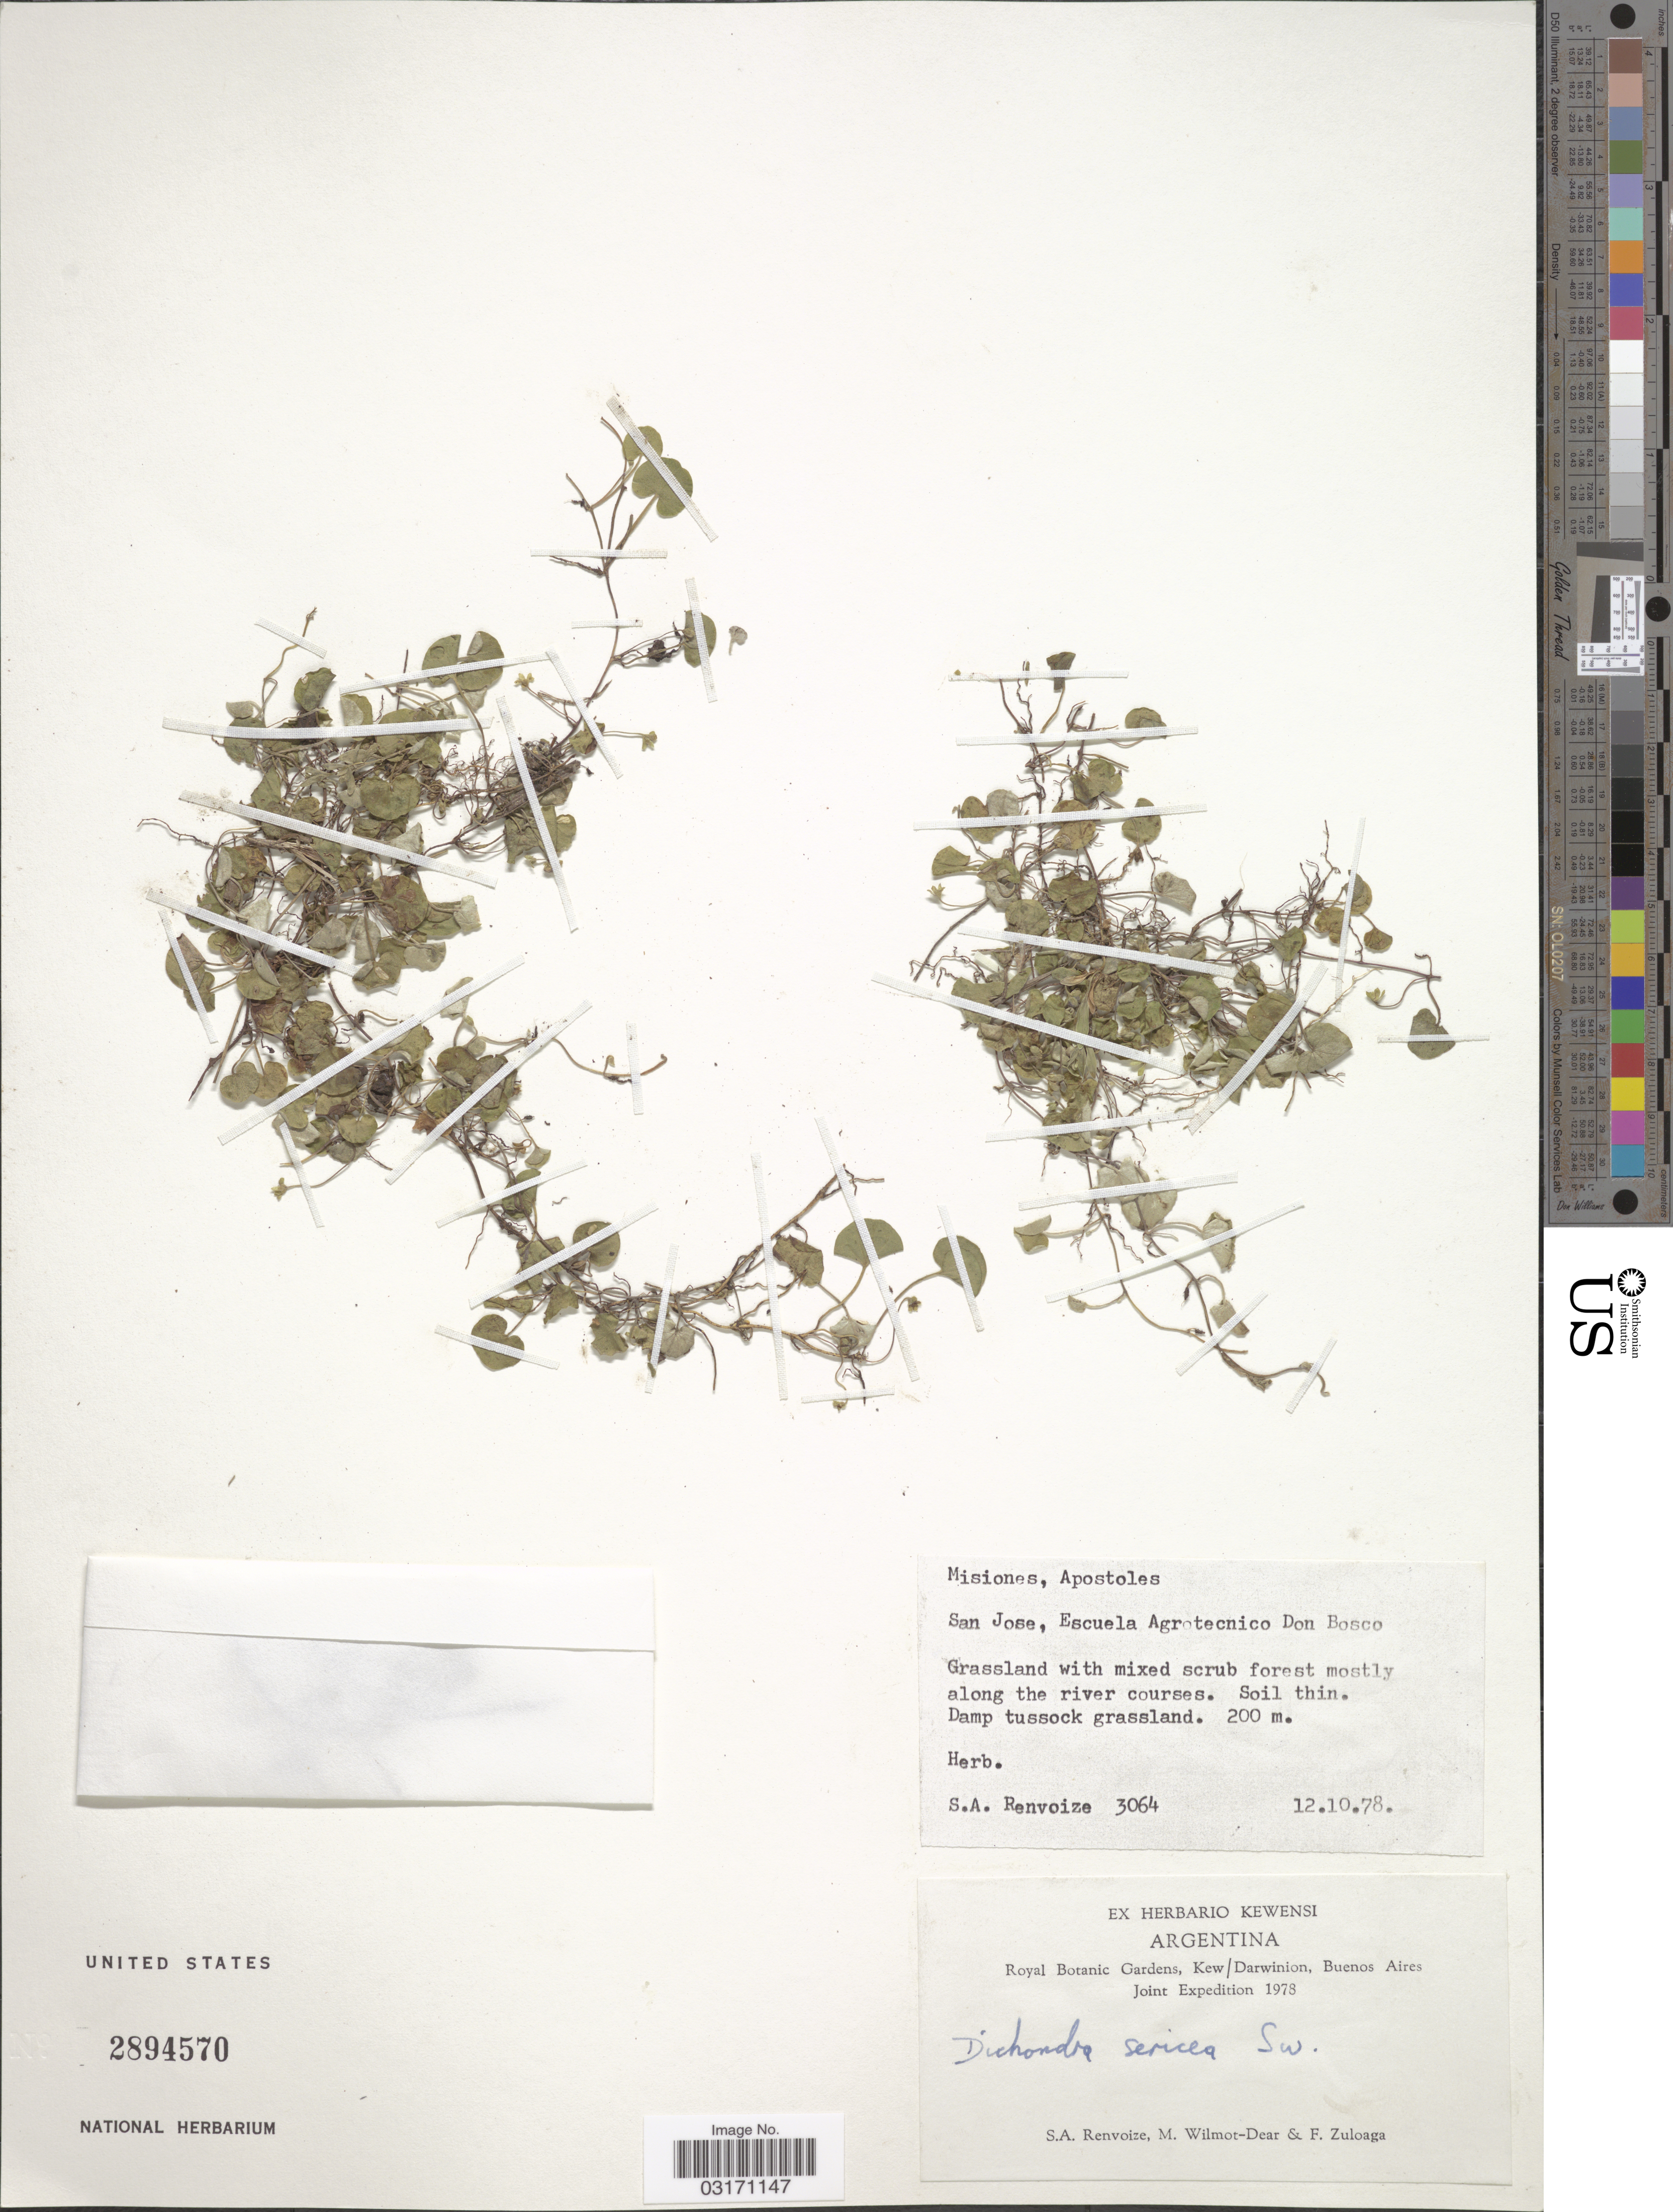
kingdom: Plantae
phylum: Tracheophyta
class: Magnoliopsida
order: Solanales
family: Convolvulaceae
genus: Dichondra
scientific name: Dichondra sericea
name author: Sw.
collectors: S. A. Renvoize, M. Wilmot-Dear & F. Zuloaga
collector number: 3064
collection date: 1978-10-12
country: Argentina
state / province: Misiones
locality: Apostoles. San Jose, Escuela Agrotecnico Don Bosco.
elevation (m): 200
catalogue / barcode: US 2894570